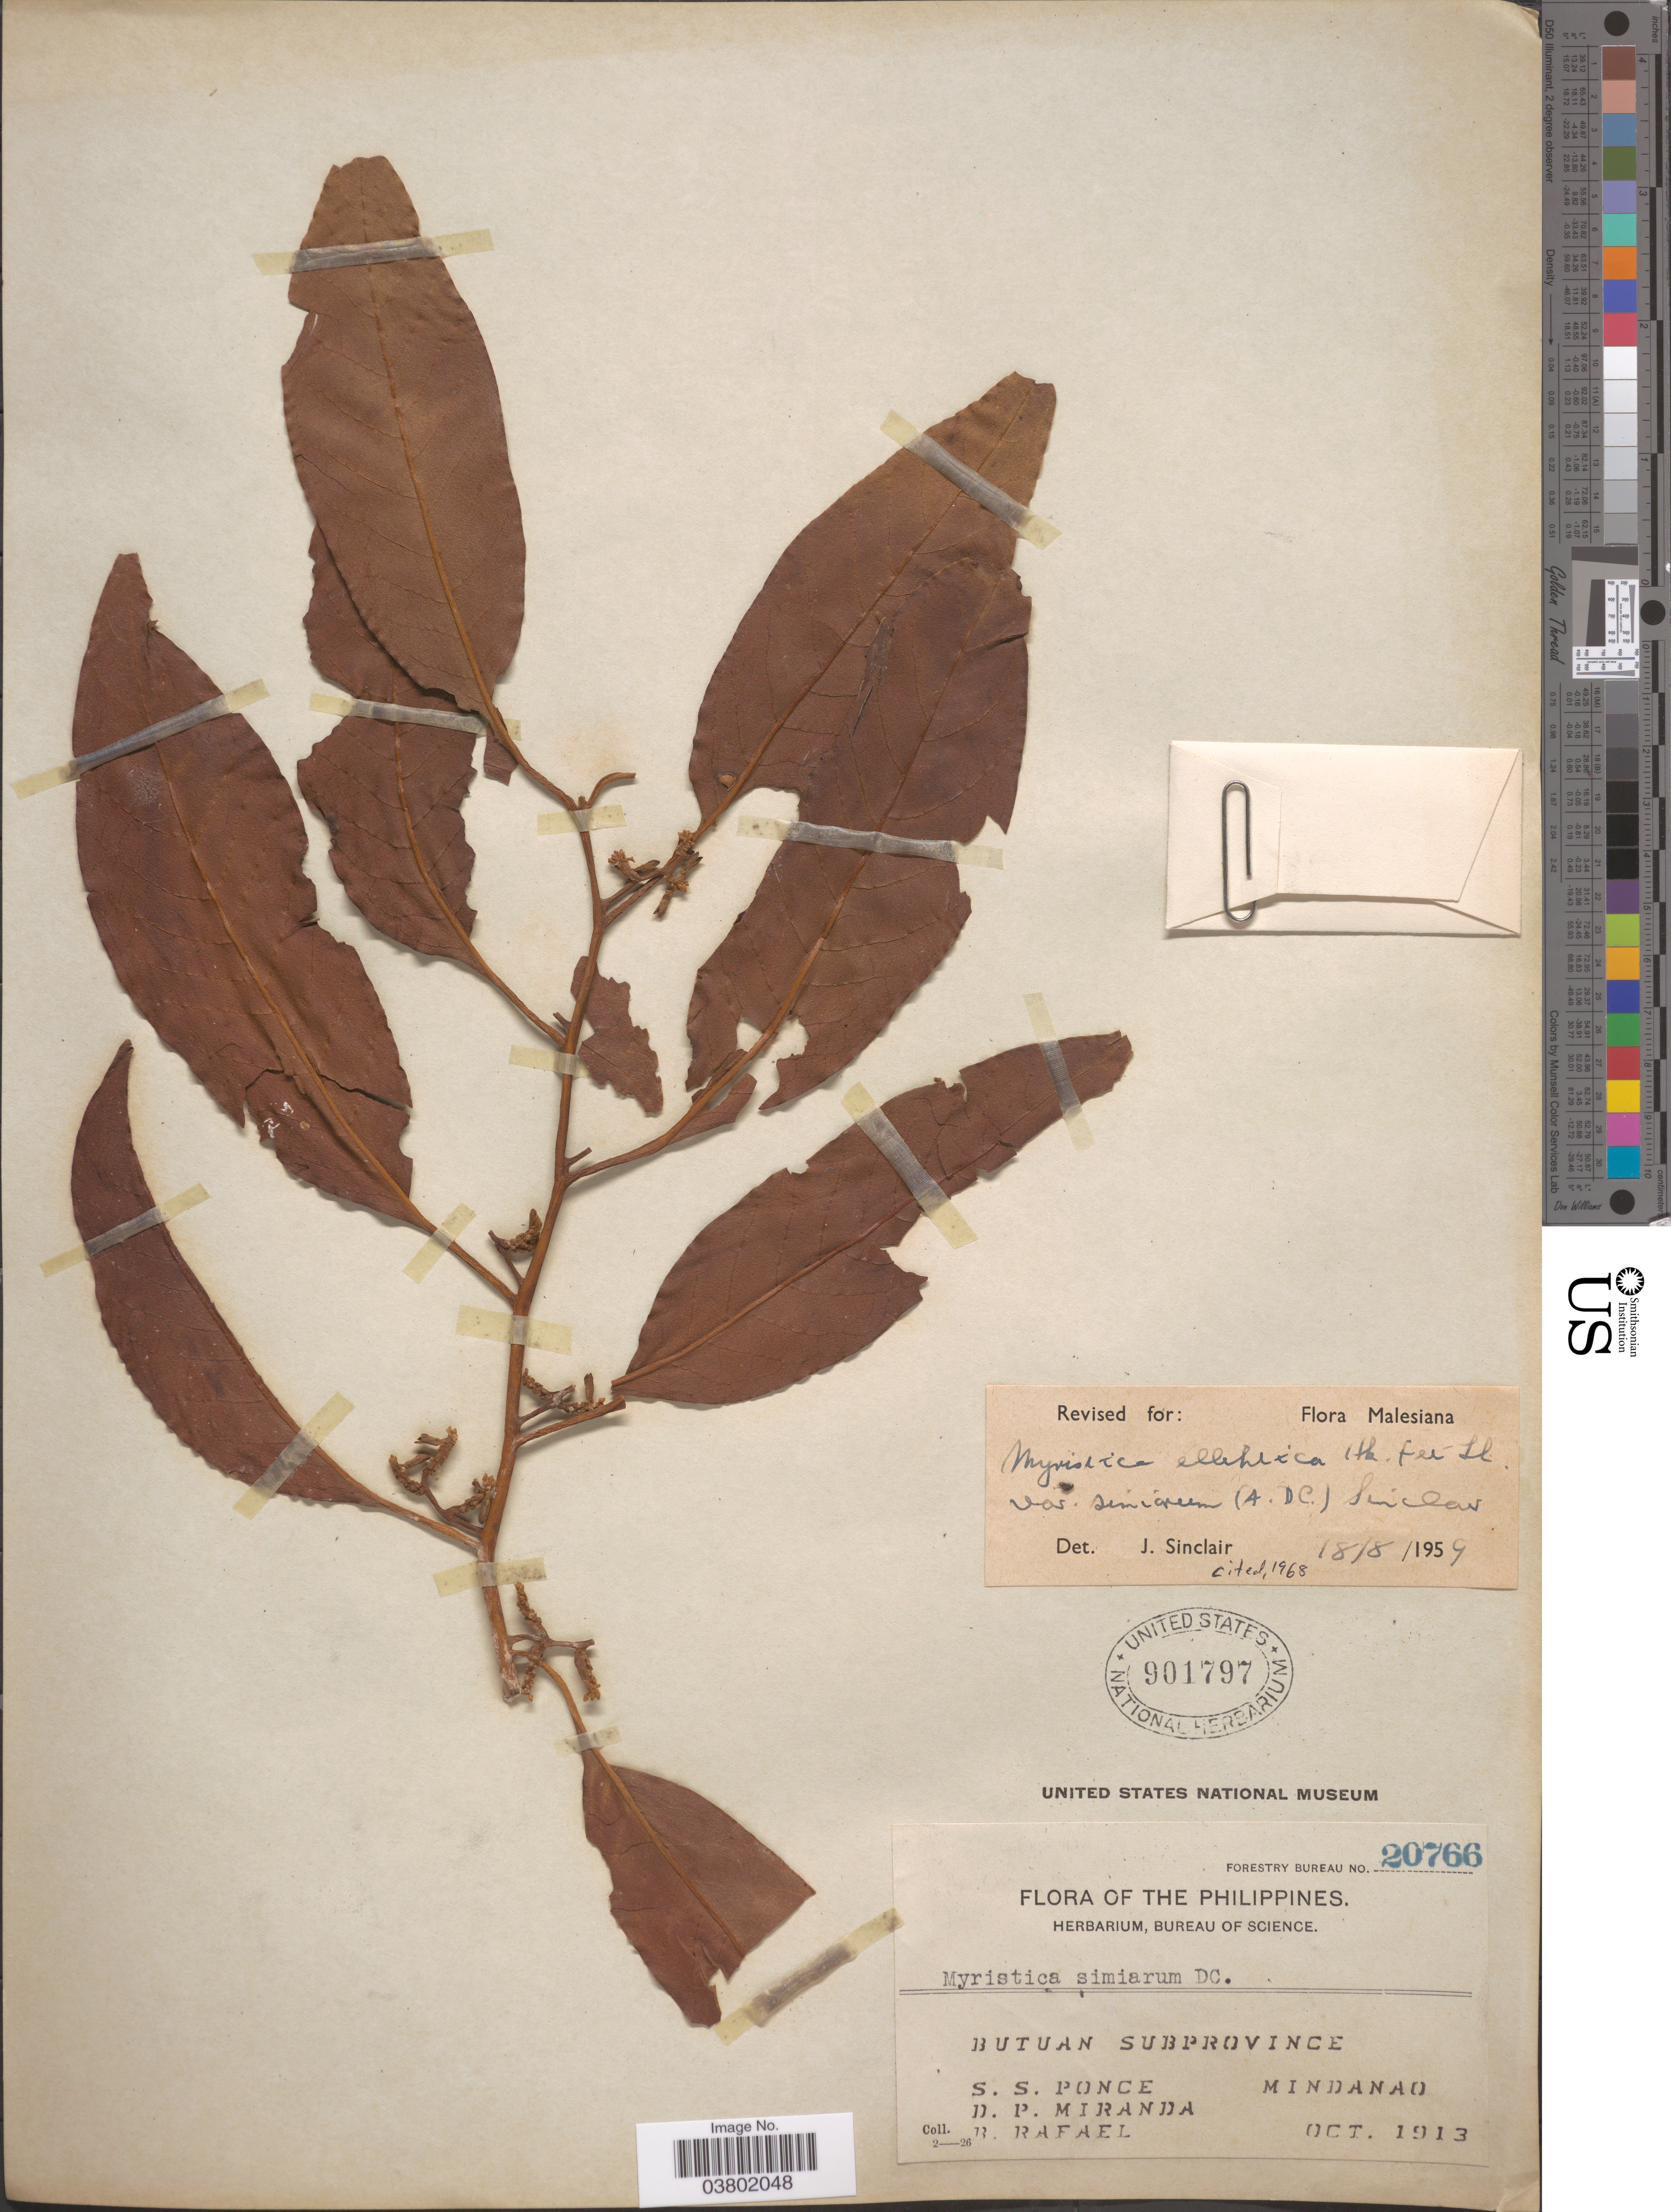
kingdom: Plantae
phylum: Tracheophyta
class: Magnoliopsida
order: Magnoliales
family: Myristicaceae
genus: Myristica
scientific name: Myristica elliptica var. simiarum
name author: (A. DC.) J. Sinclair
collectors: S. Ponce, D. P. Miranda & B. Rafael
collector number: Forestry Bureau 20766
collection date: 1913-10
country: Philippines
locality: Butuan Subprovince. Mindanao.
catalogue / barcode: US 901797